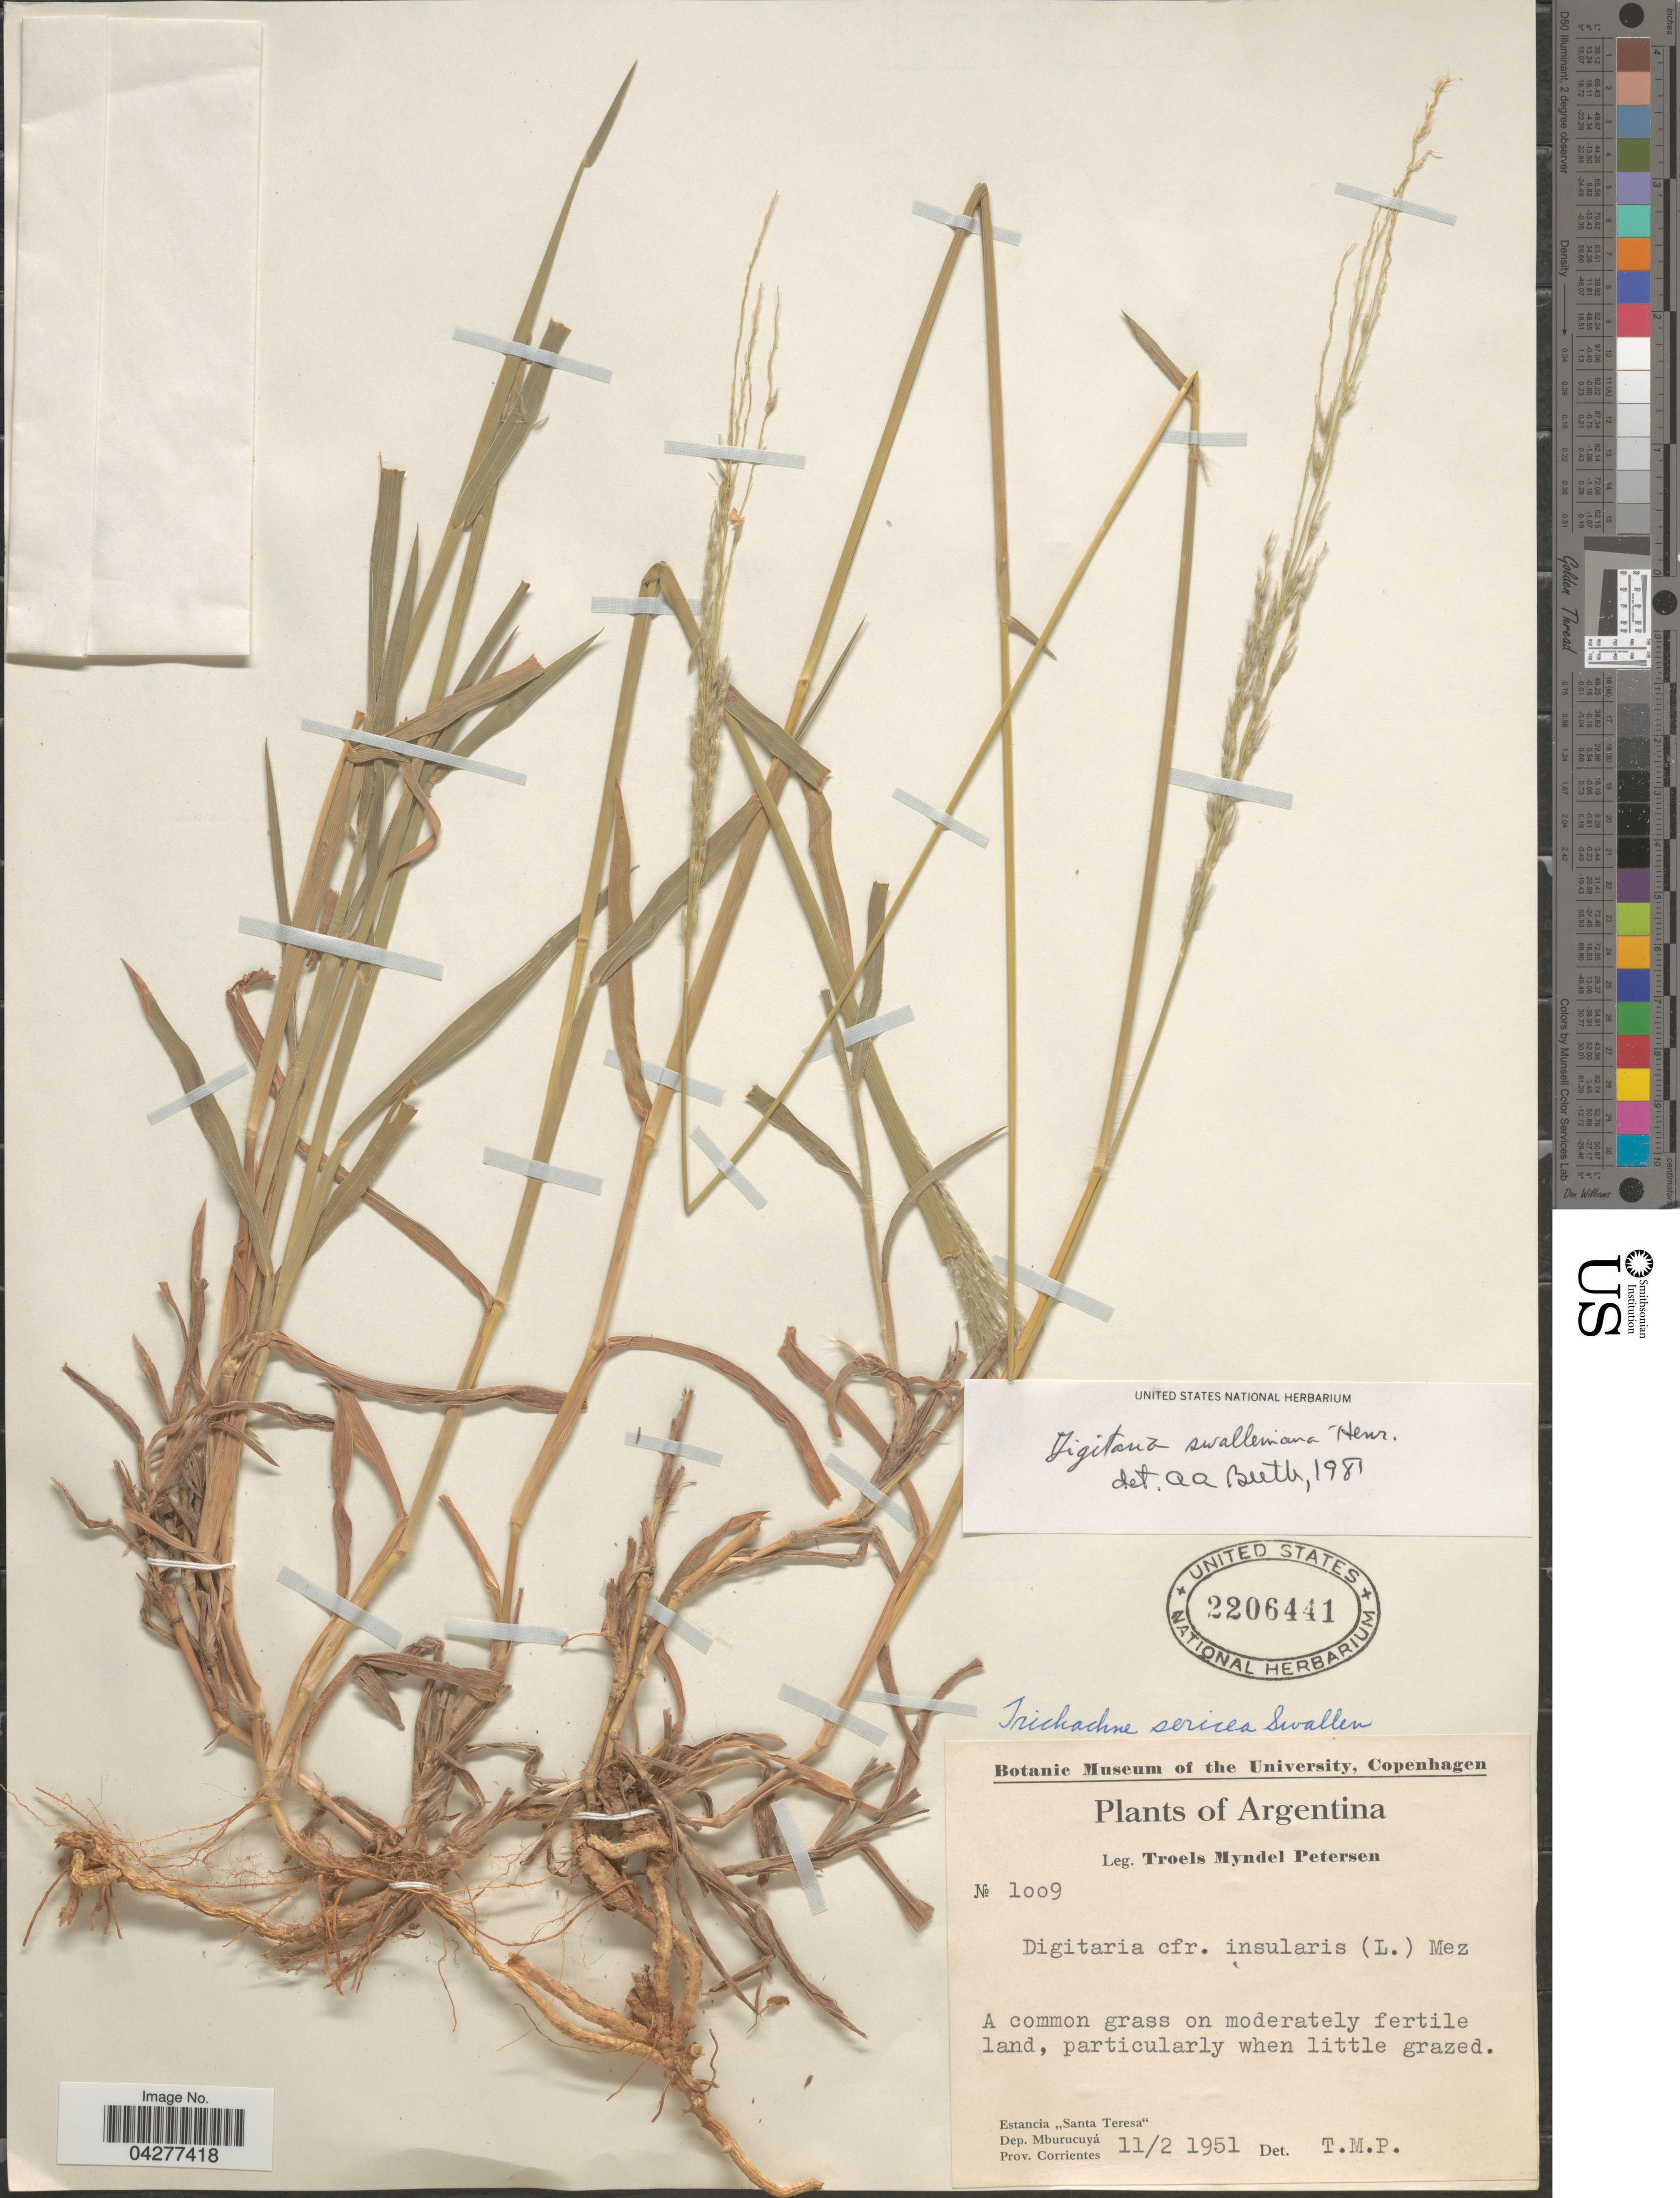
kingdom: Plantae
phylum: Tracheophyta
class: Liliopsida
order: Poales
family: Poaceae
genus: Digitaria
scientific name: Digitaria swalleniana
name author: Henr.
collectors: T. M. Petersen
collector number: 1009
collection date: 1951-02-11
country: Argentina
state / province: Corrientes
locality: Estancia "Santa Teresa". Dep. Mburucuyá.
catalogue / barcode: US 2206441